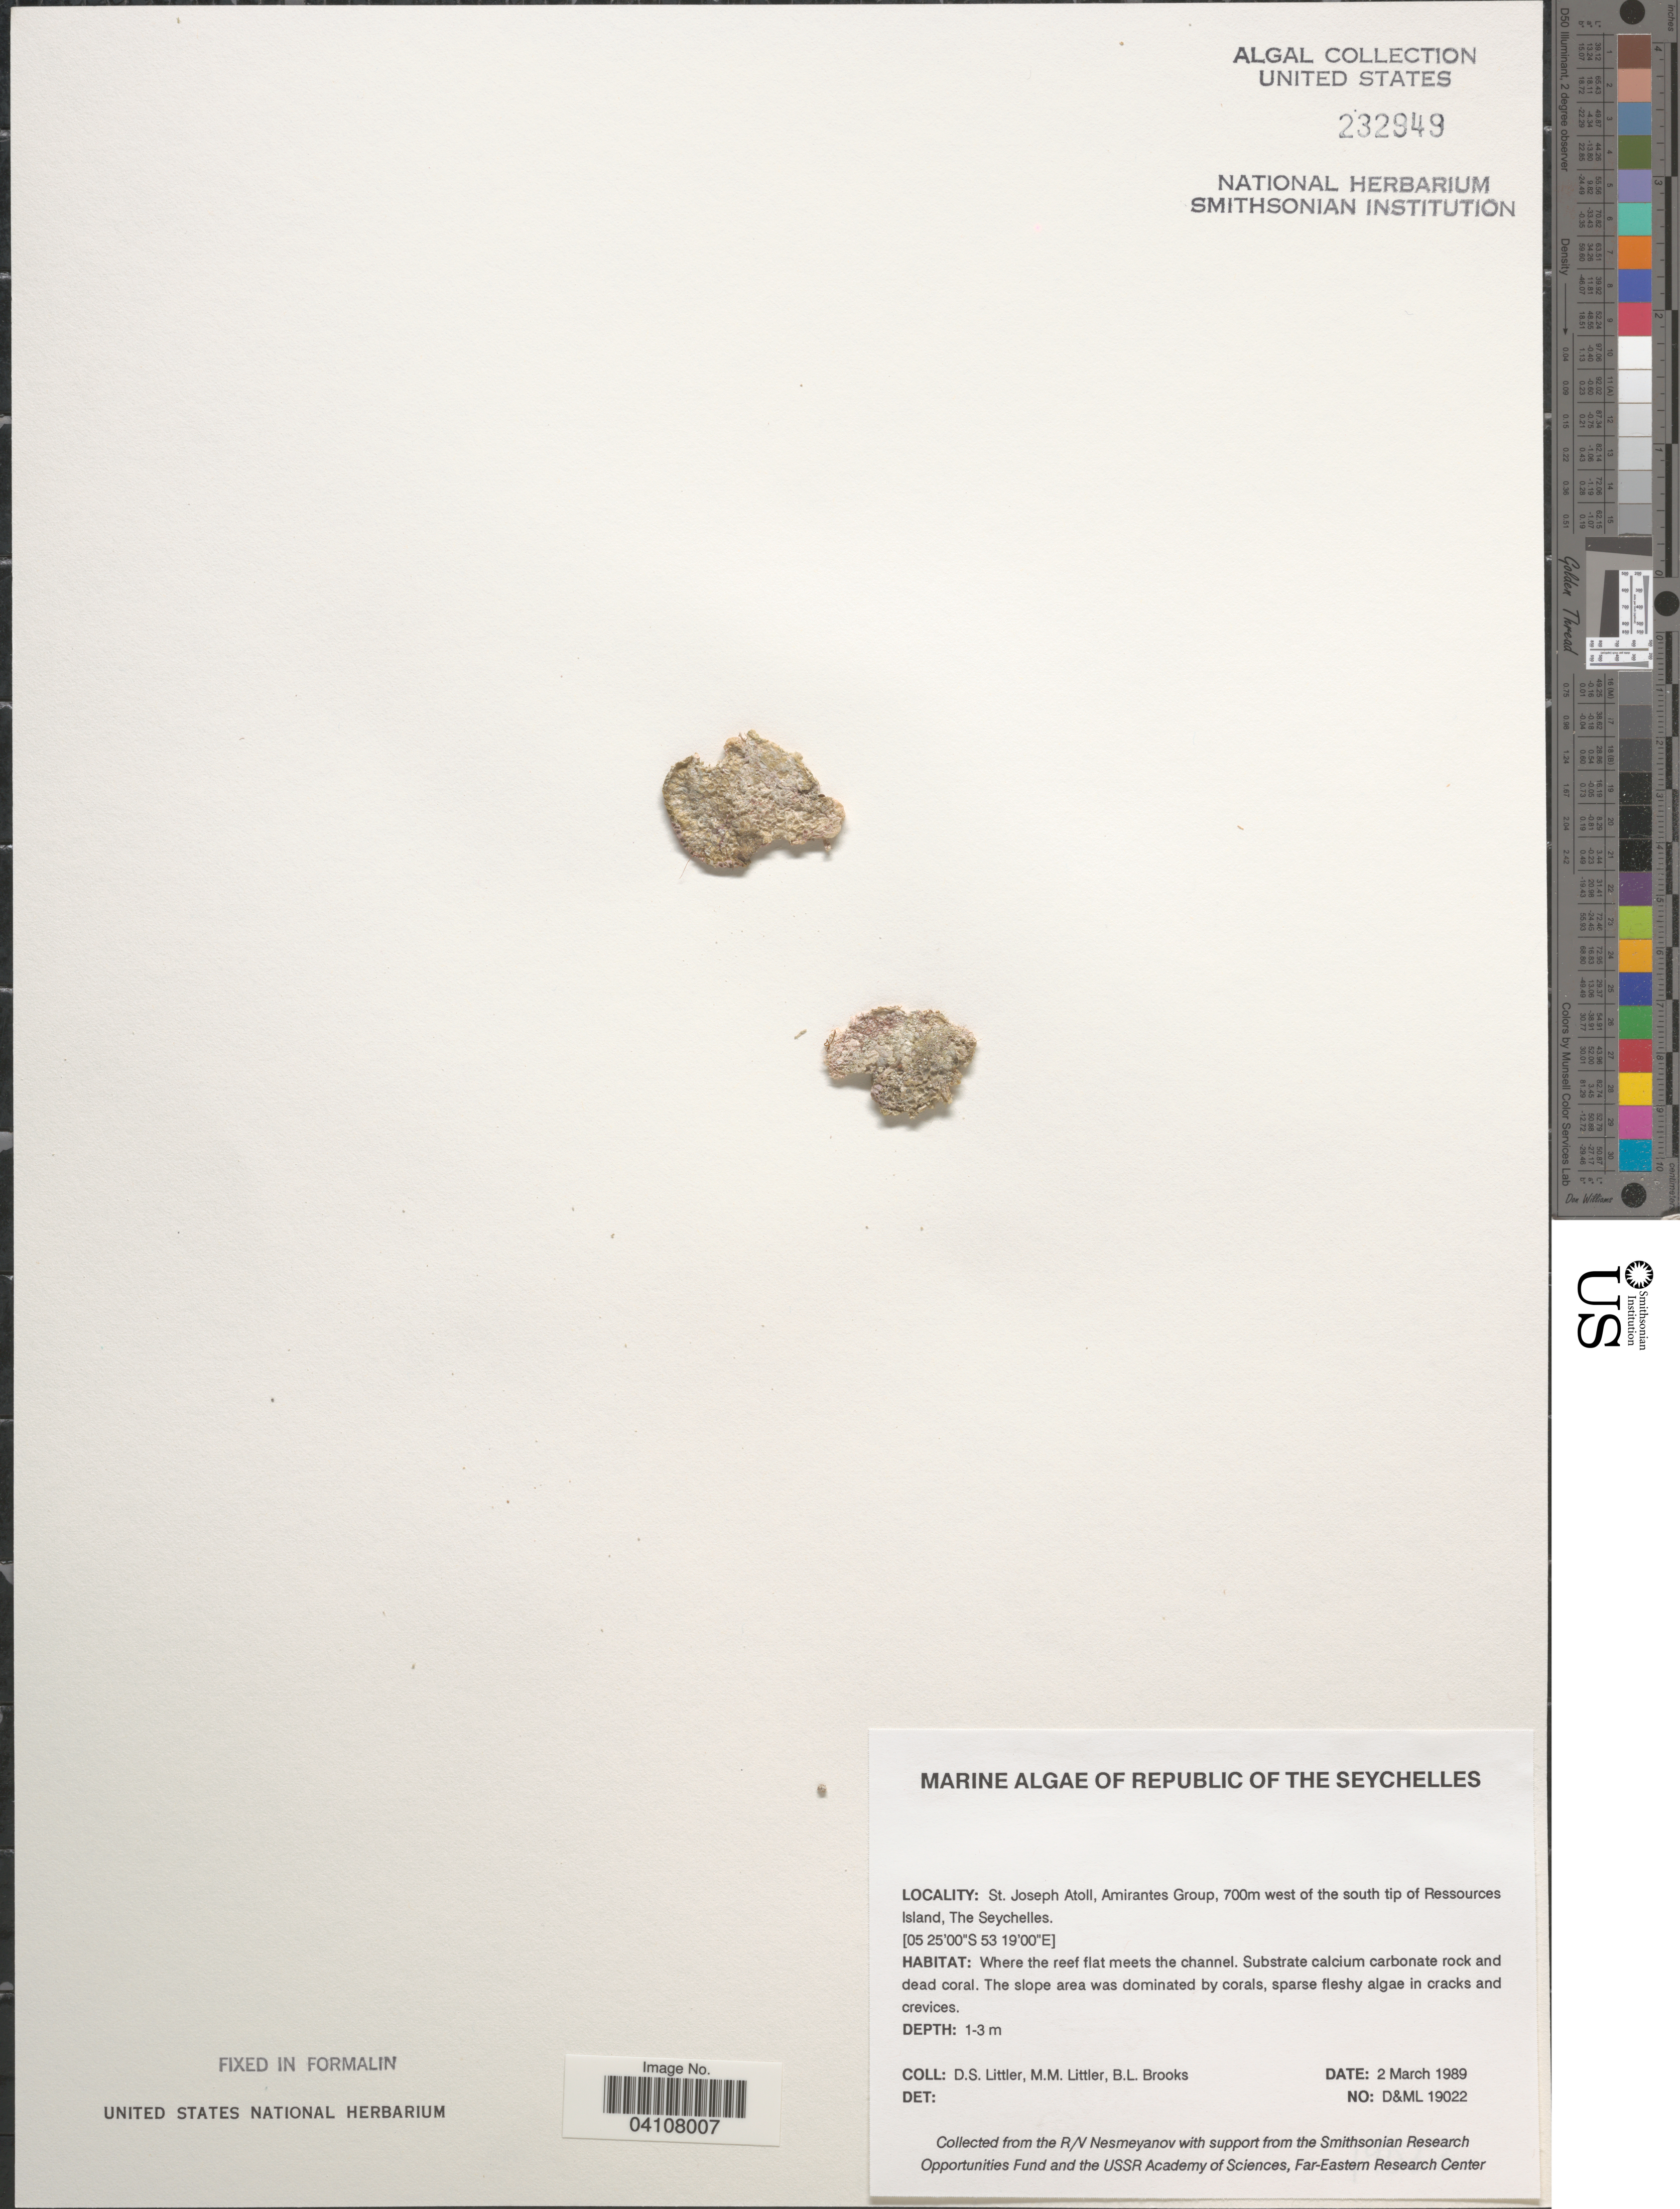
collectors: D. S. Littler & B. Brooks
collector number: D&ML19022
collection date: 1989-03-02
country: Seychelles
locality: Republic of the Seychelles. St. Joseph Atoll, Amirantes Group, 700m west of the south tip of Ressources Island.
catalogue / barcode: US 232949